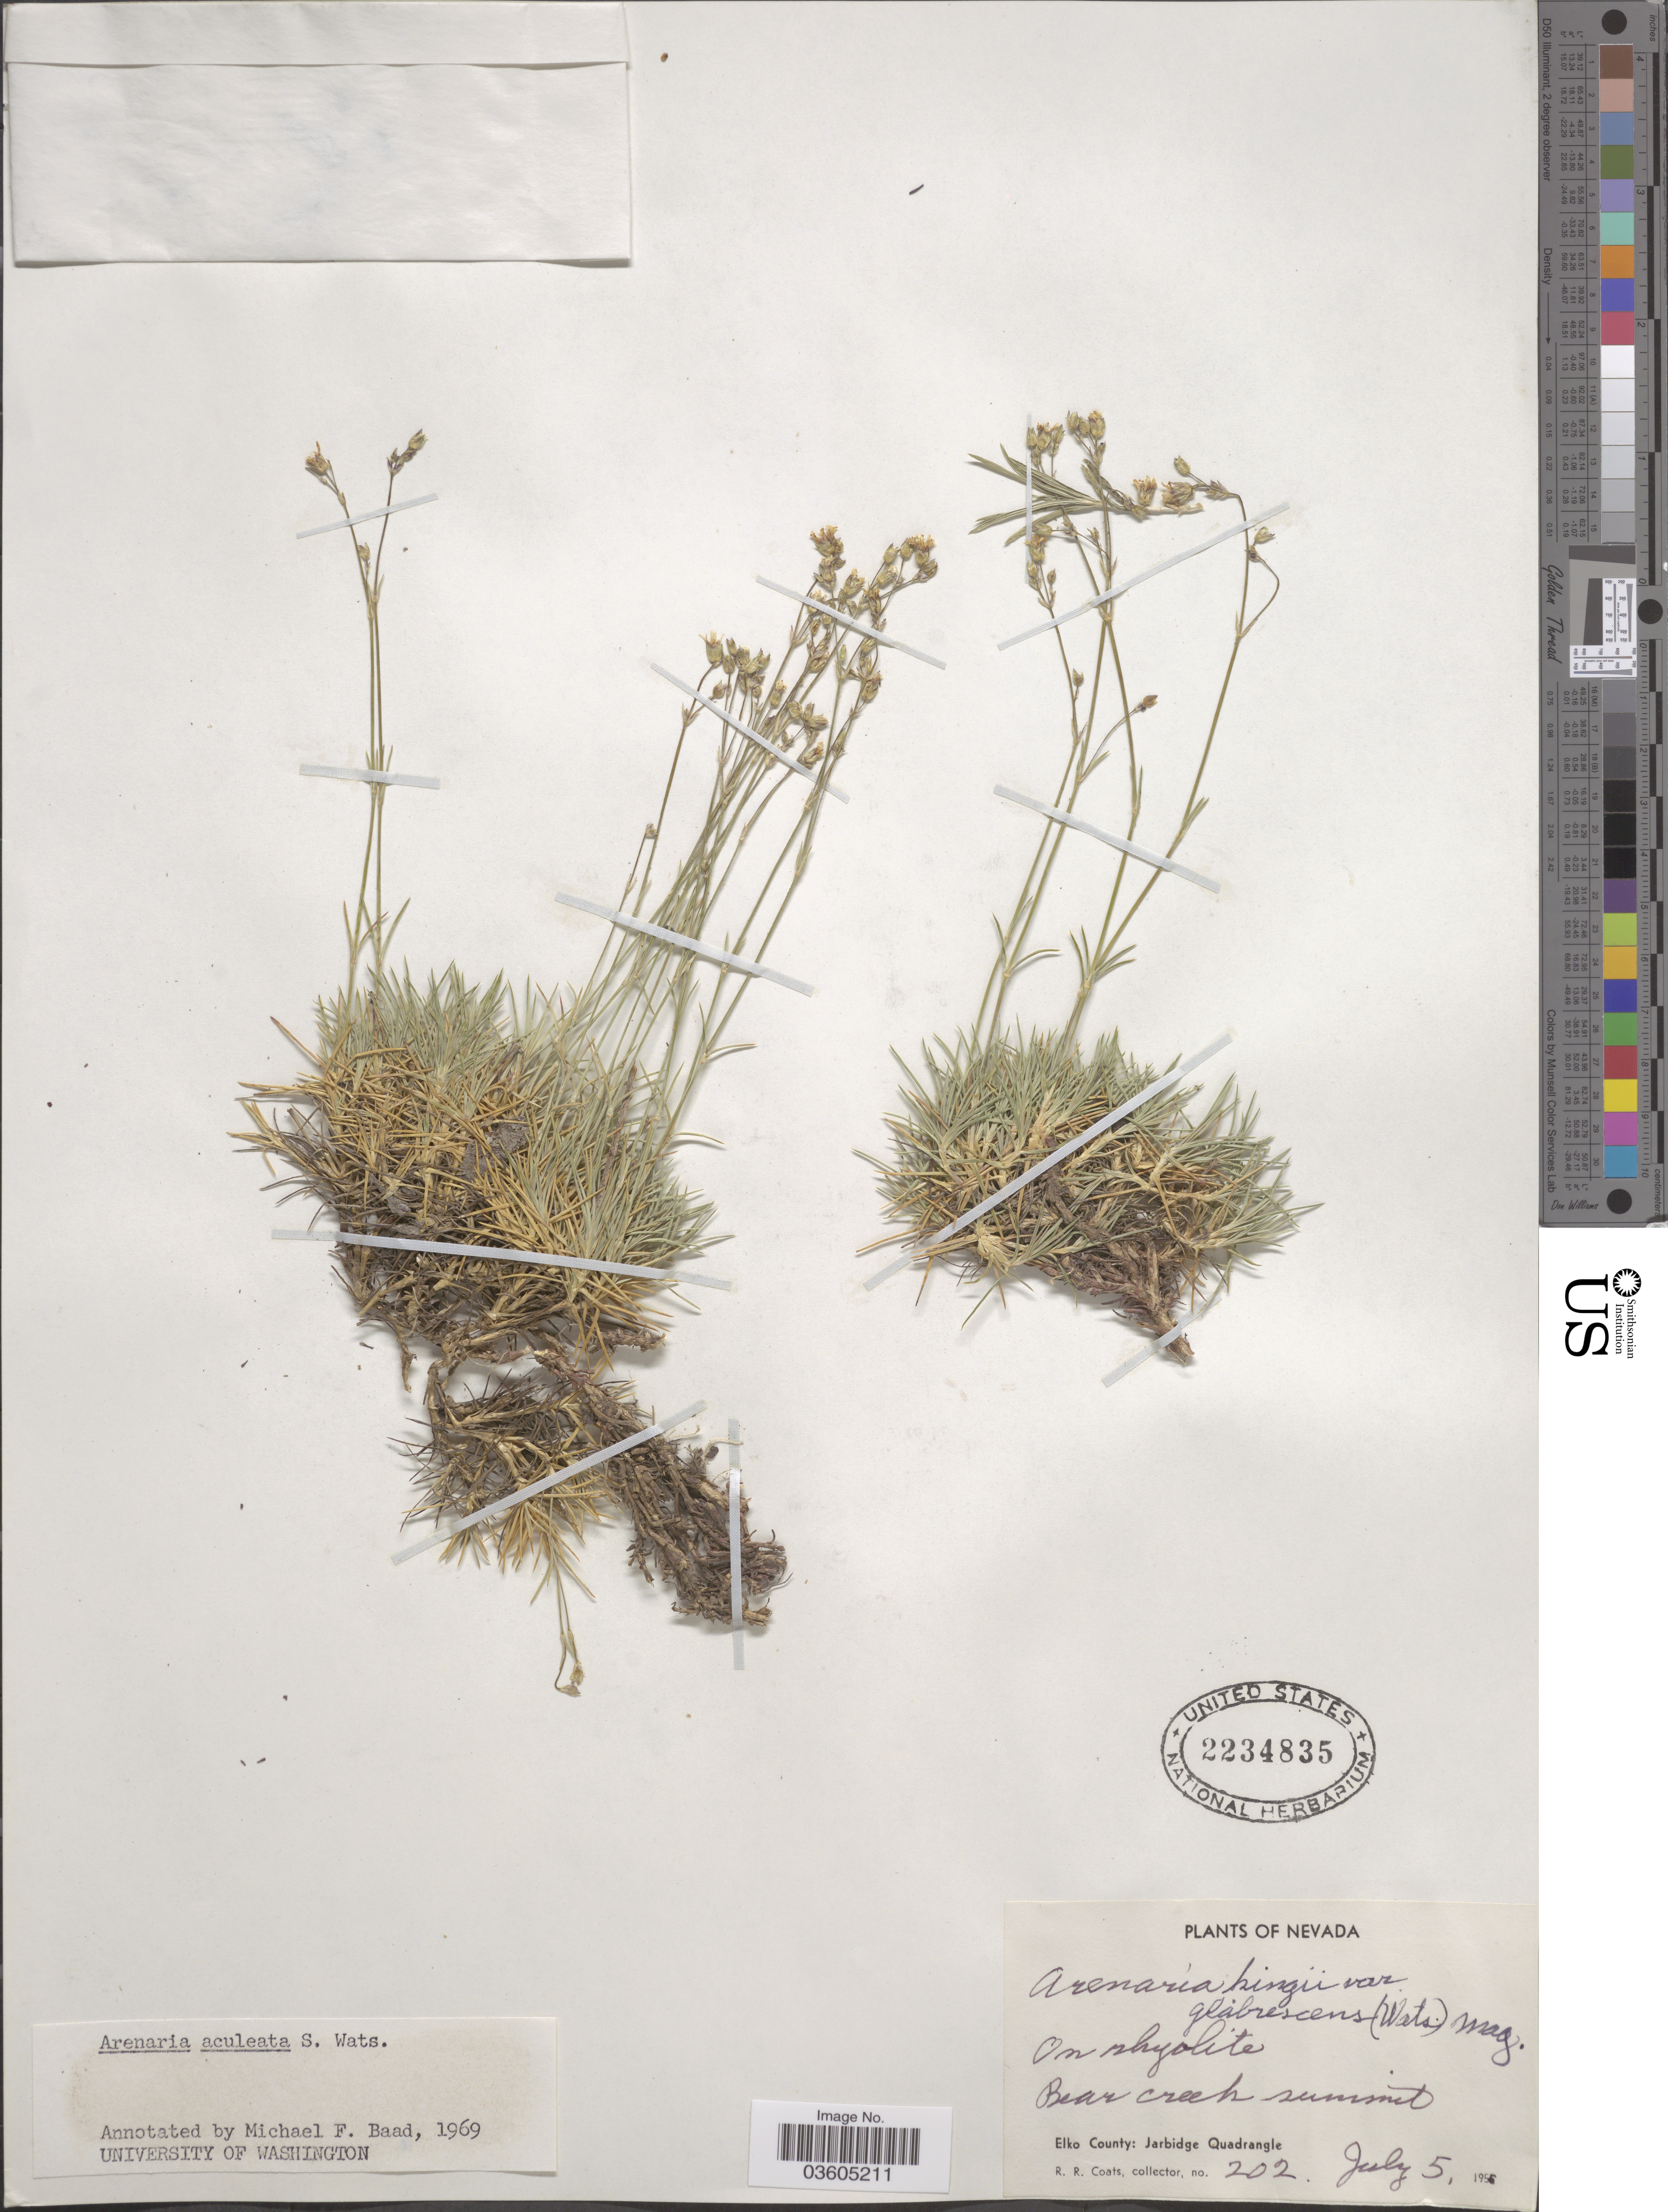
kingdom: Plantae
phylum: Tracheophyta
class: Magnoliopsida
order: Caryophyllales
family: Caryophyllaceae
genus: Eremogone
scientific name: Eremogone aculeata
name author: (S. Watson) Ikonn.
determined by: U.S. National Herbarium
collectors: R. Coats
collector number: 202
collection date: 1956-07-05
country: United States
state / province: Nevada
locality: Bear creek summit. Elko County: Jarbridge Quadrangle.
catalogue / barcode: US 2234835